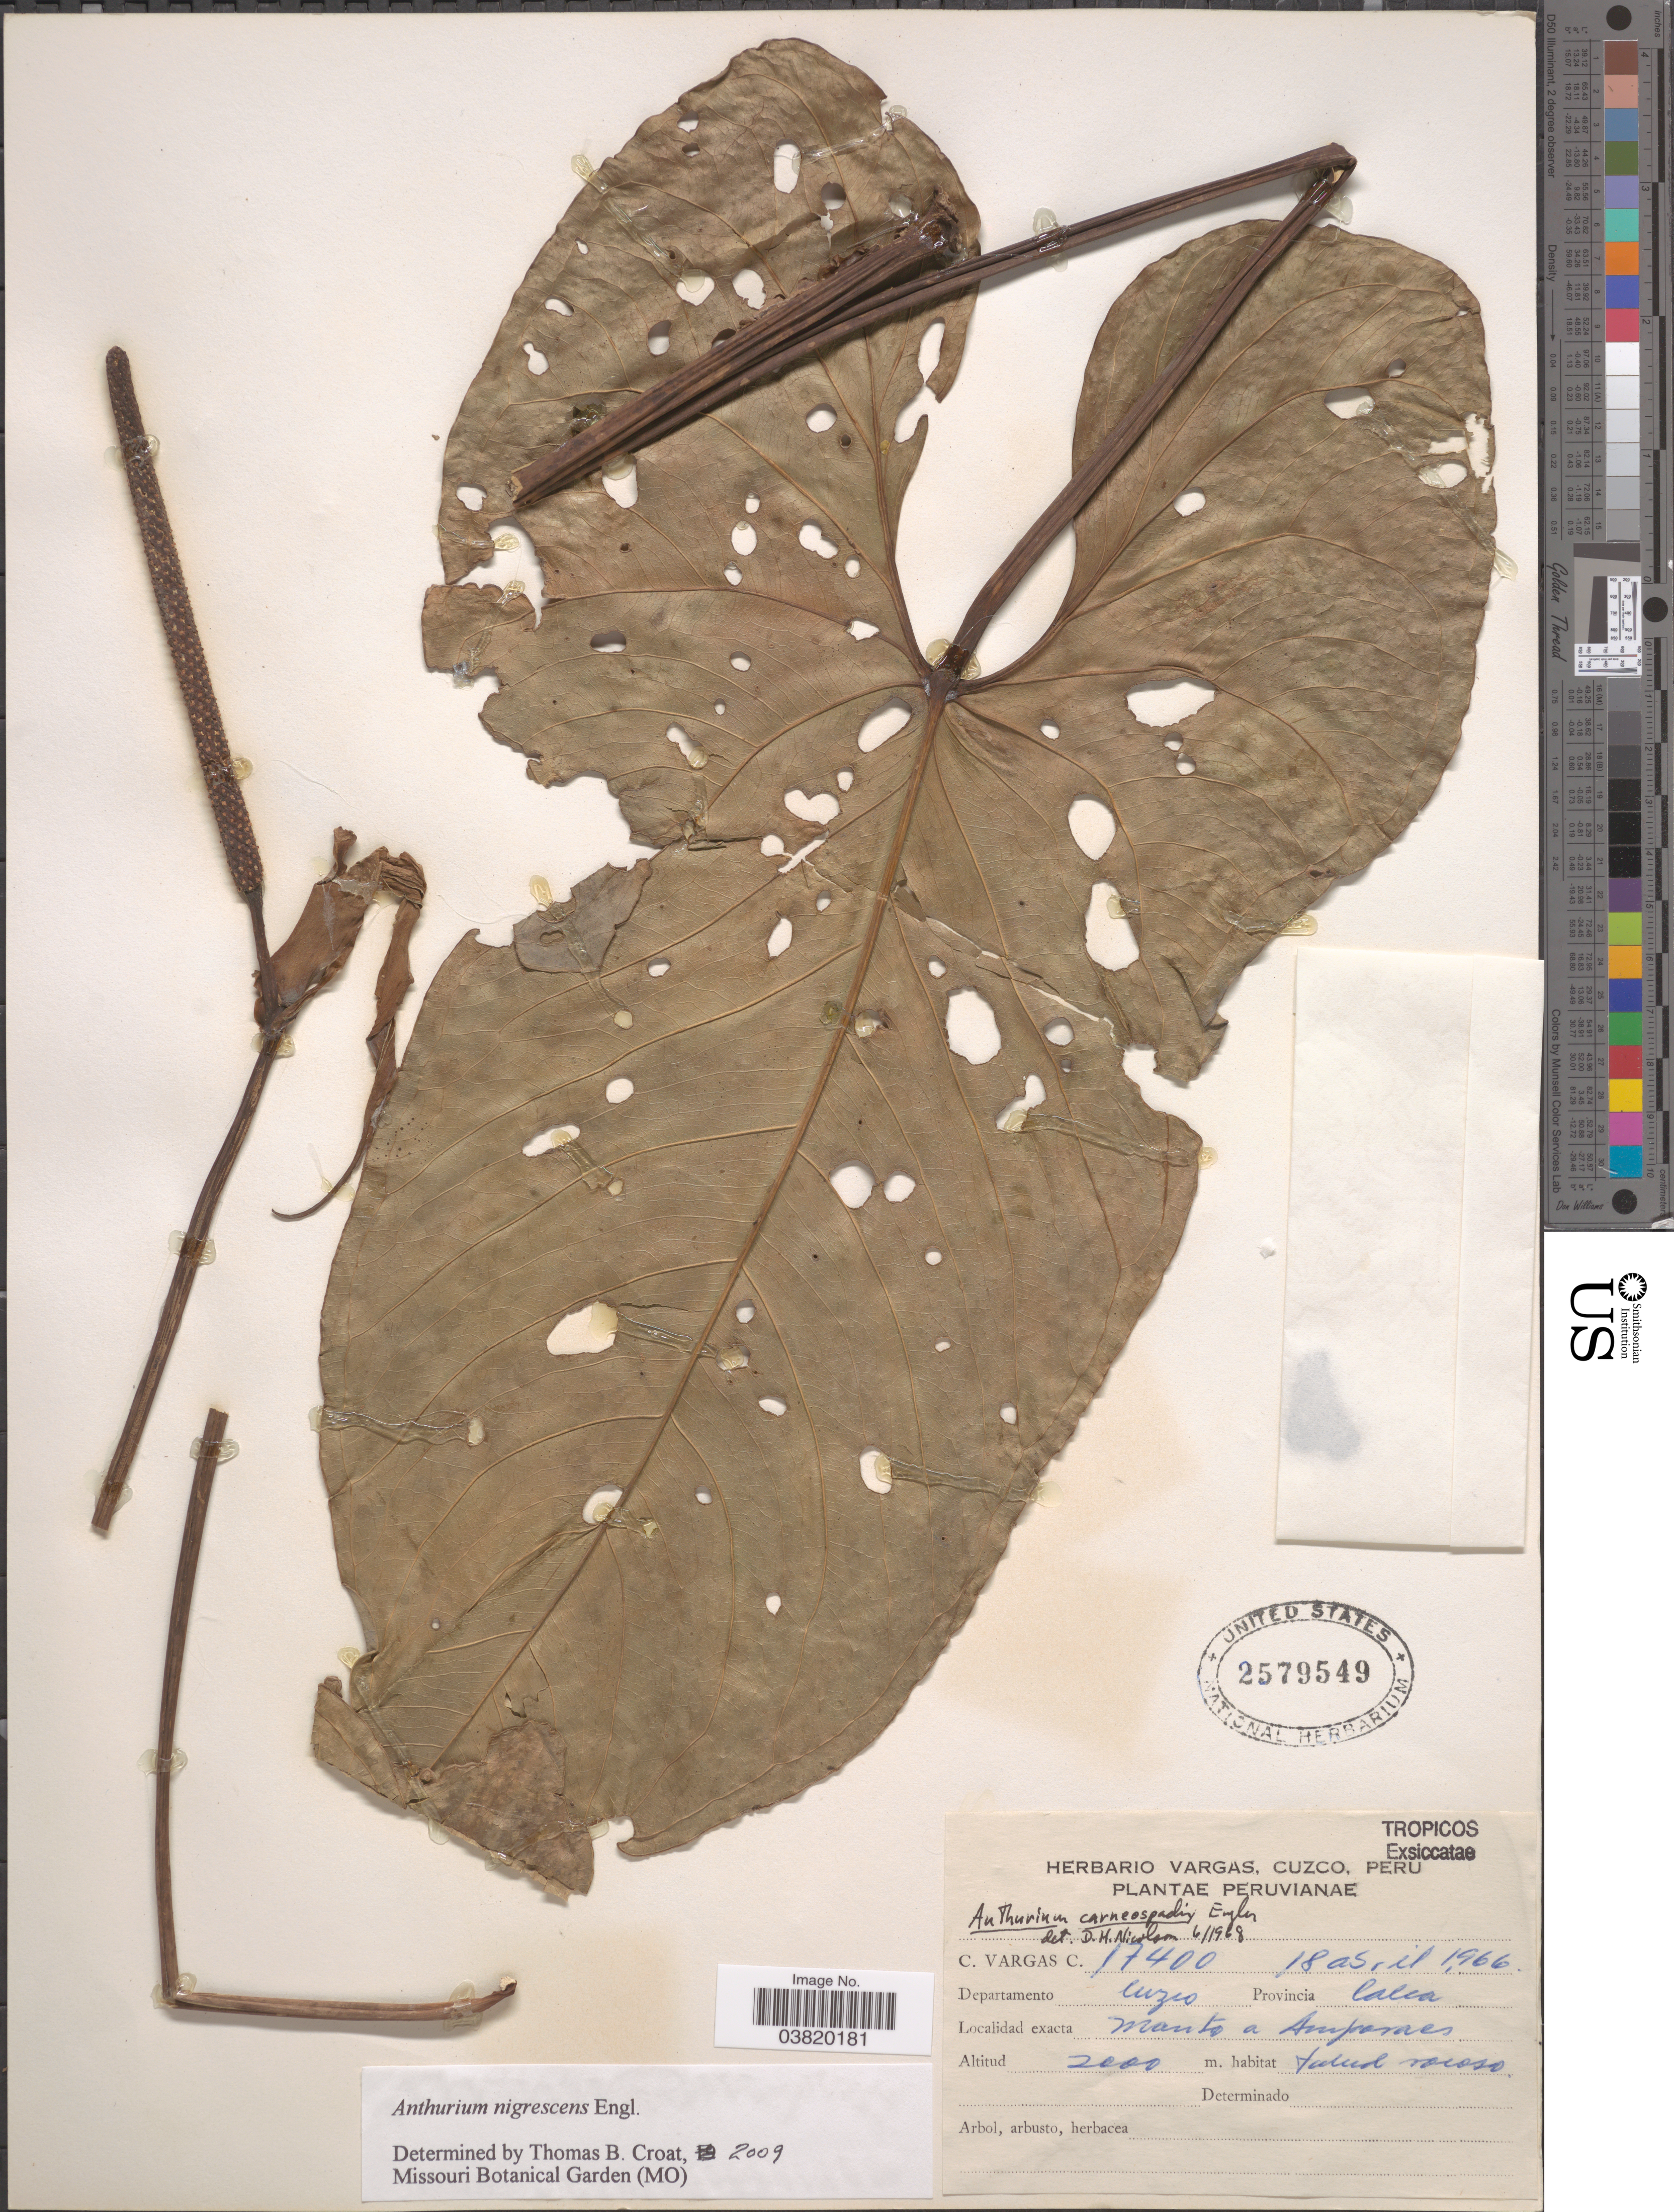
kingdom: Plantae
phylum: Tracheophyta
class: Liliopsida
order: Alismatales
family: Araceae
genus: Anthurium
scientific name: Anthurium nigrescens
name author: Engl.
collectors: C. Vargas Calderón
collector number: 17400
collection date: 1966-04-18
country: Peru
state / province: Cusco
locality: Departamento Cuzco. Monte a Amparaes.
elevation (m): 2000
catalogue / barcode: US 2579549